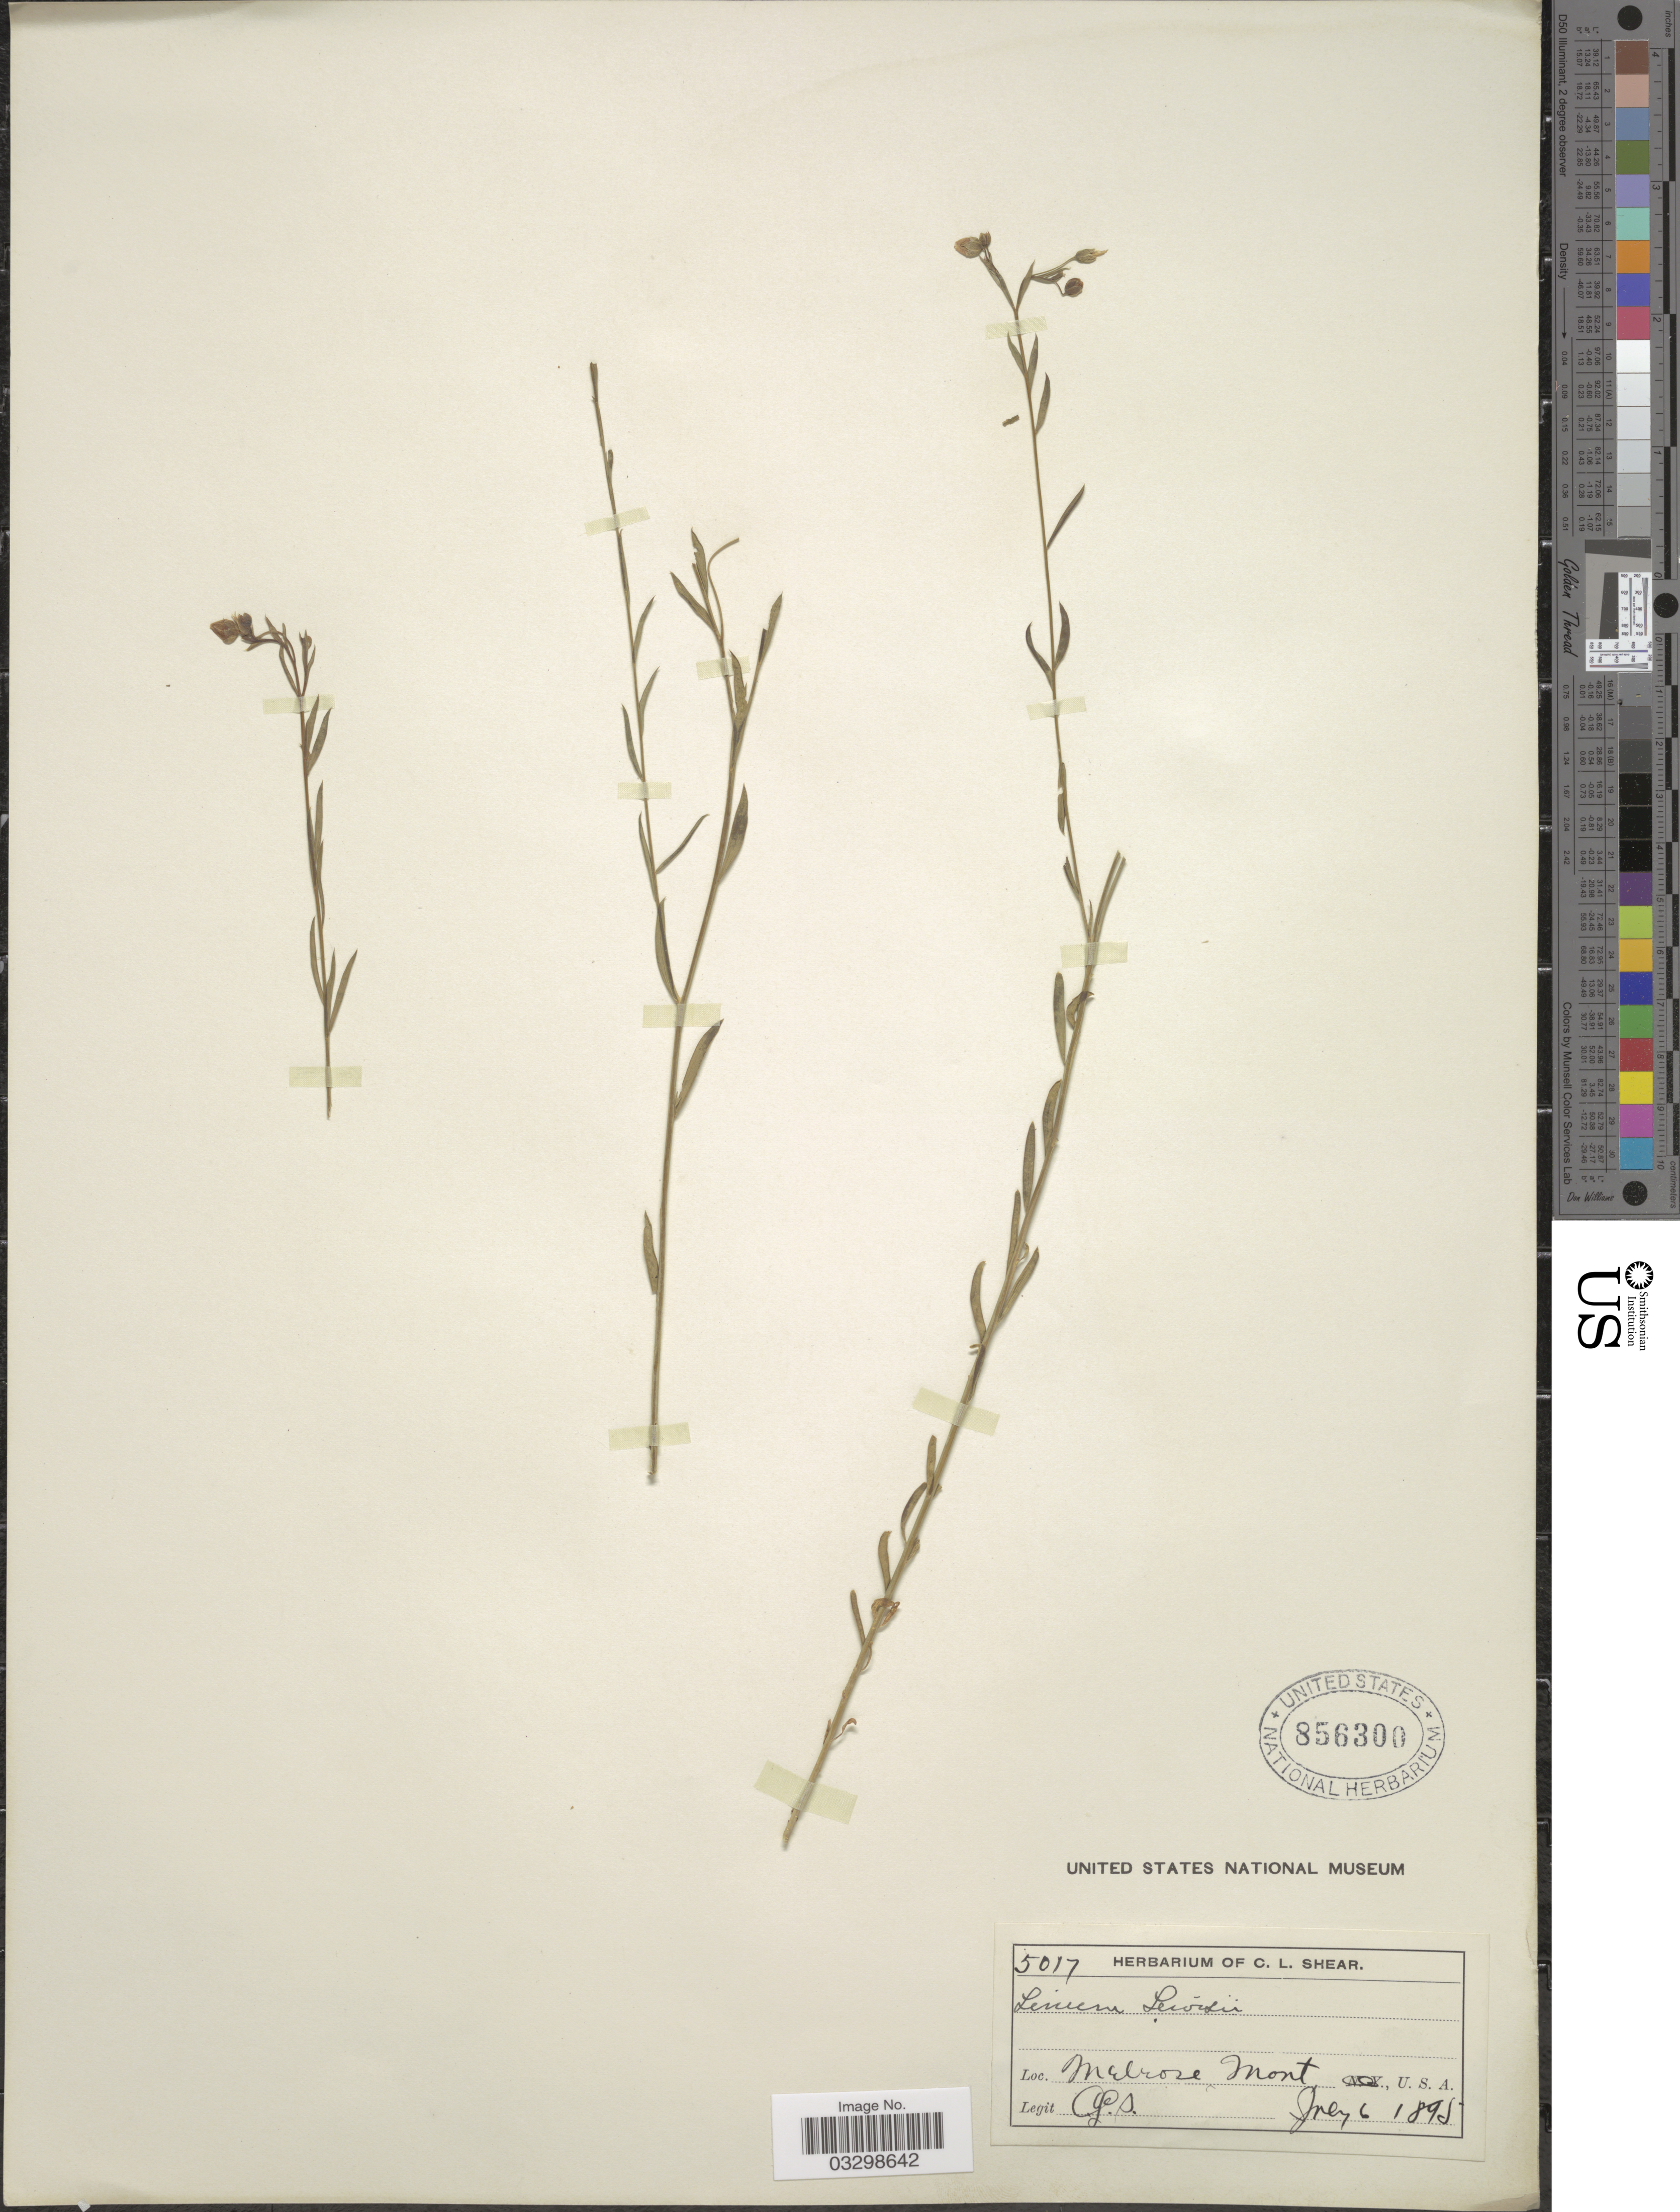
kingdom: Plantae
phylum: Tracheophyta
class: Magnoliopsida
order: Malpighiales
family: Linaceae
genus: Linum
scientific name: Linum lewisii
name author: Pursh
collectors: C. L. Shear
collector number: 5017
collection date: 1895-07-06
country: United States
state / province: Montana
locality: Melrose.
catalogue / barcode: US 856300